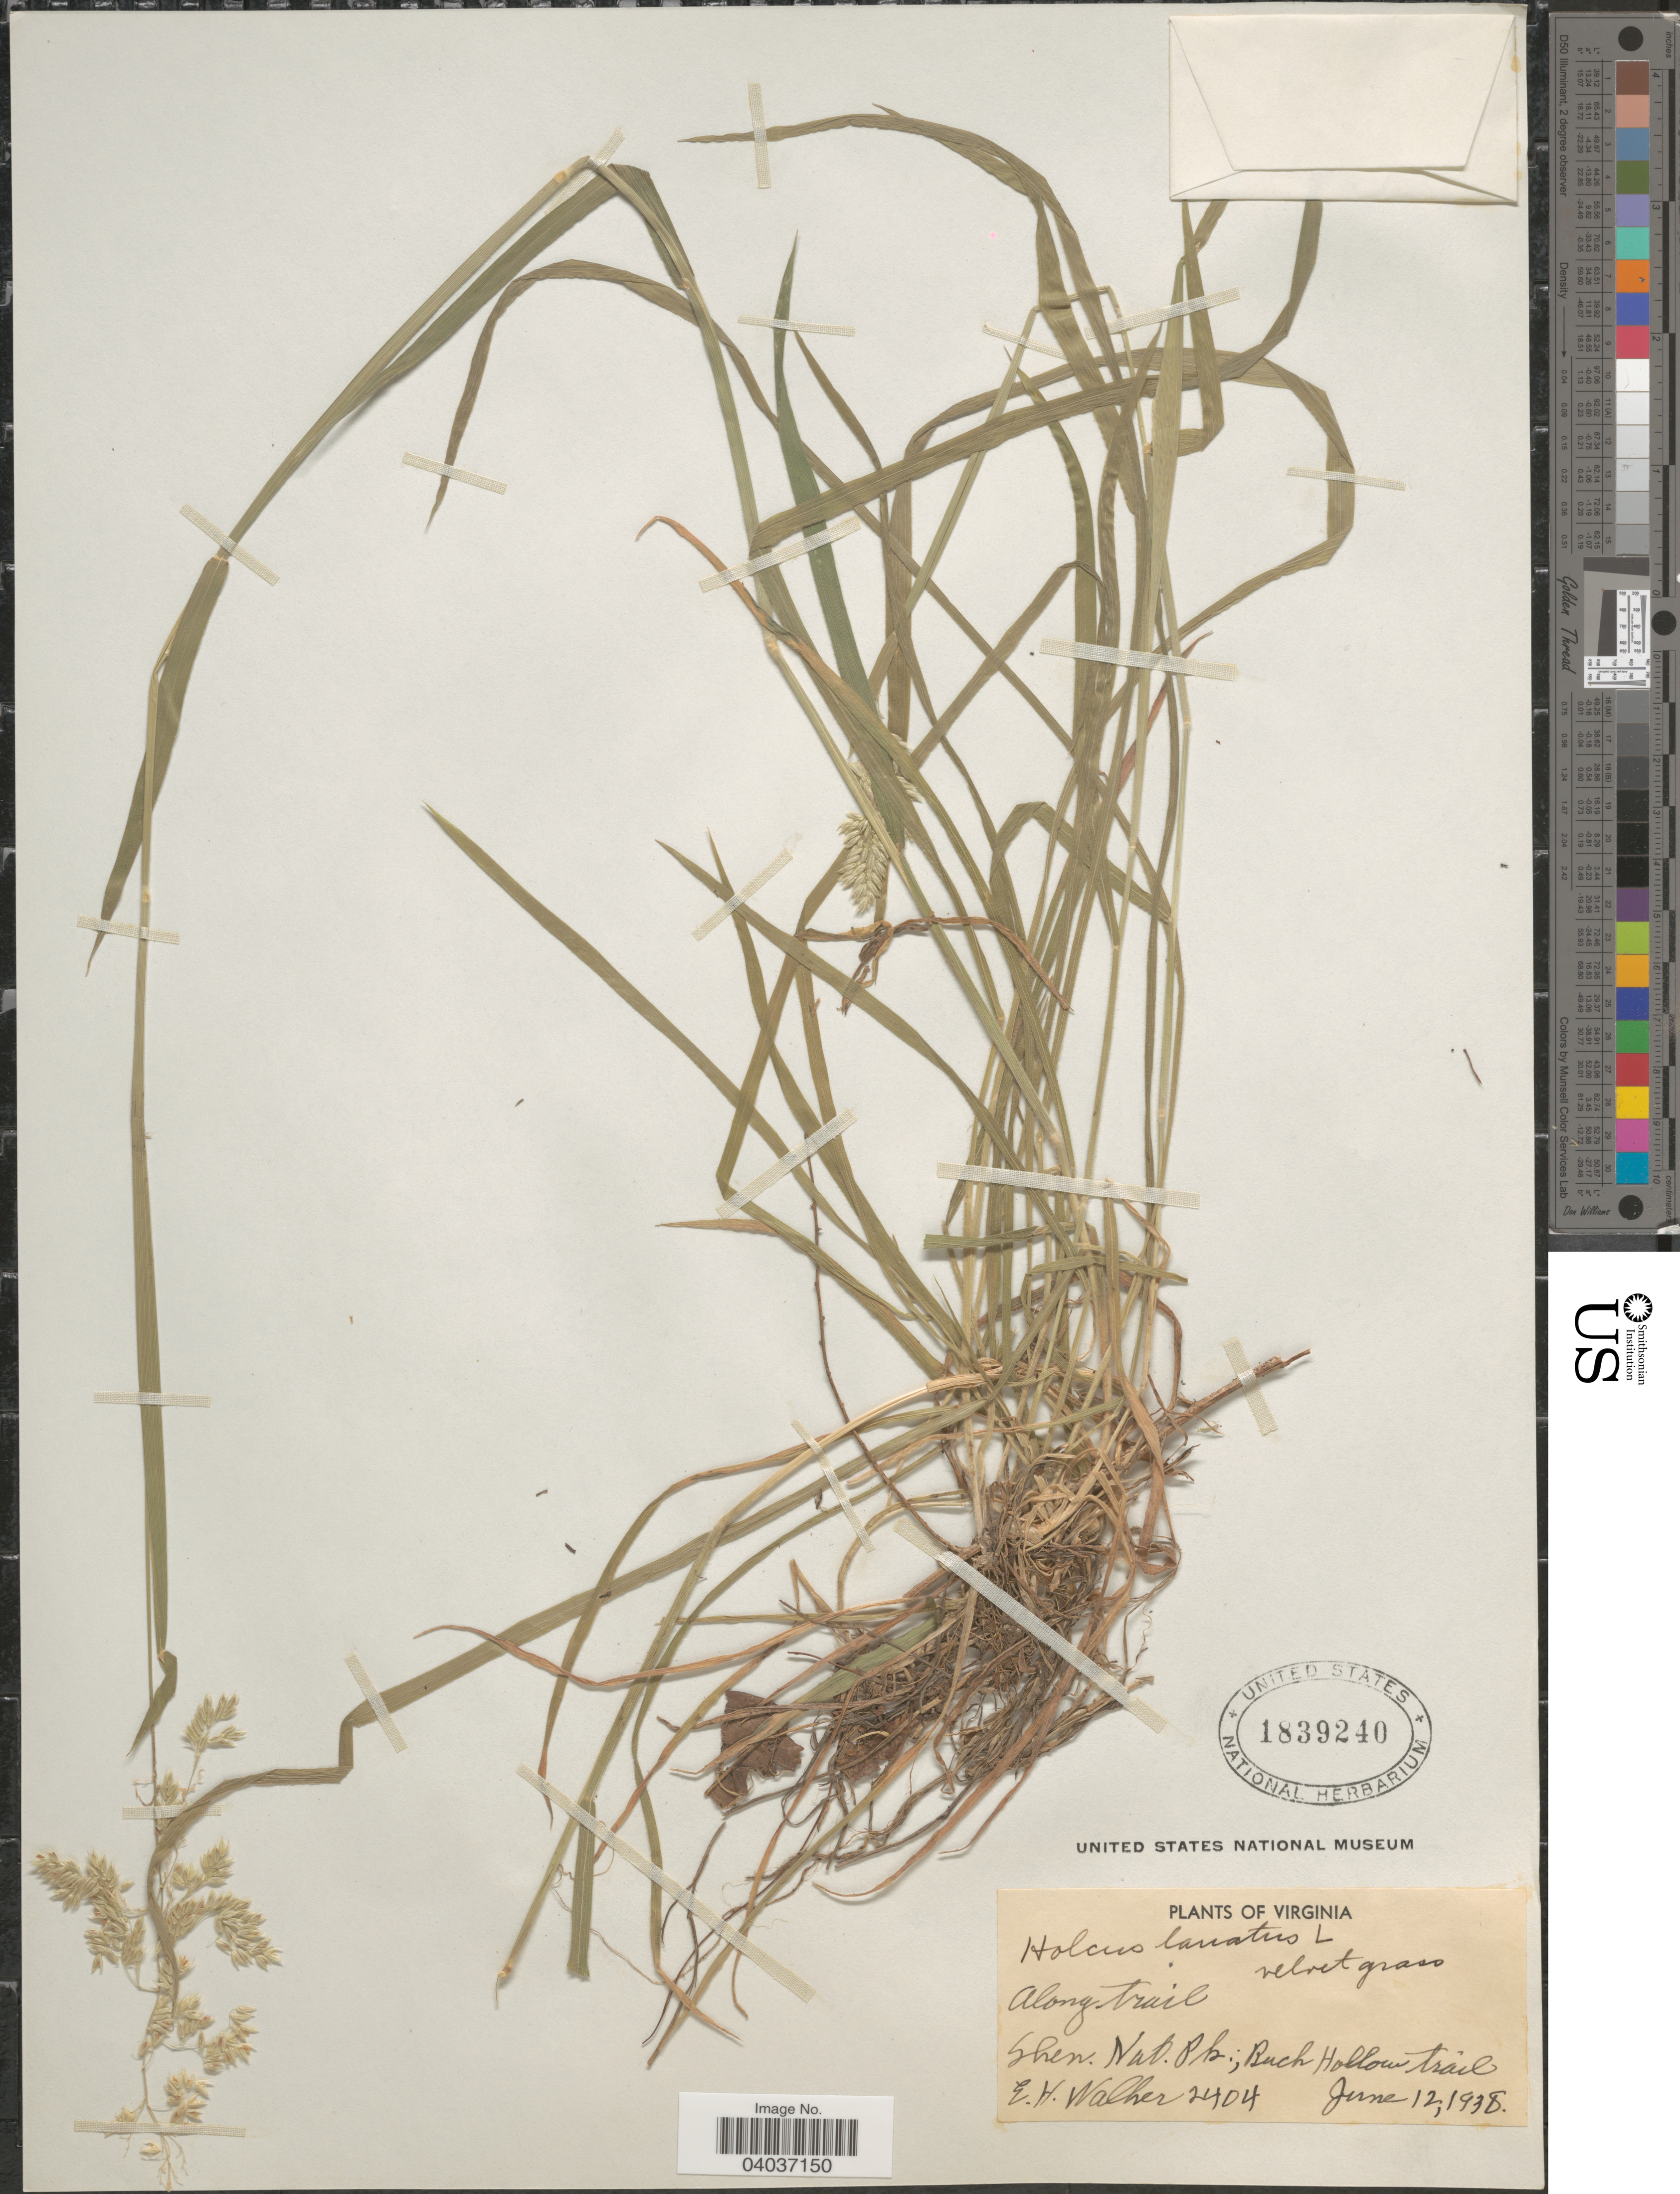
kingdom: Plantae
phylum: Tracheophyta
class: Liliopsida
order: Poales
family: Poaceae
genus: Holcus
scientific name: Holcus lanatus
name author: L.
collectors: E. H. Walker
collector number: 2404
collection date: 1938-06-12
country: United States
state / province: Virginia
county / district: Rappahannock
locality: Along trail. Shen. Nat. Pk.; Buck Hollow trail.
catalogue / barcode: US 1839240